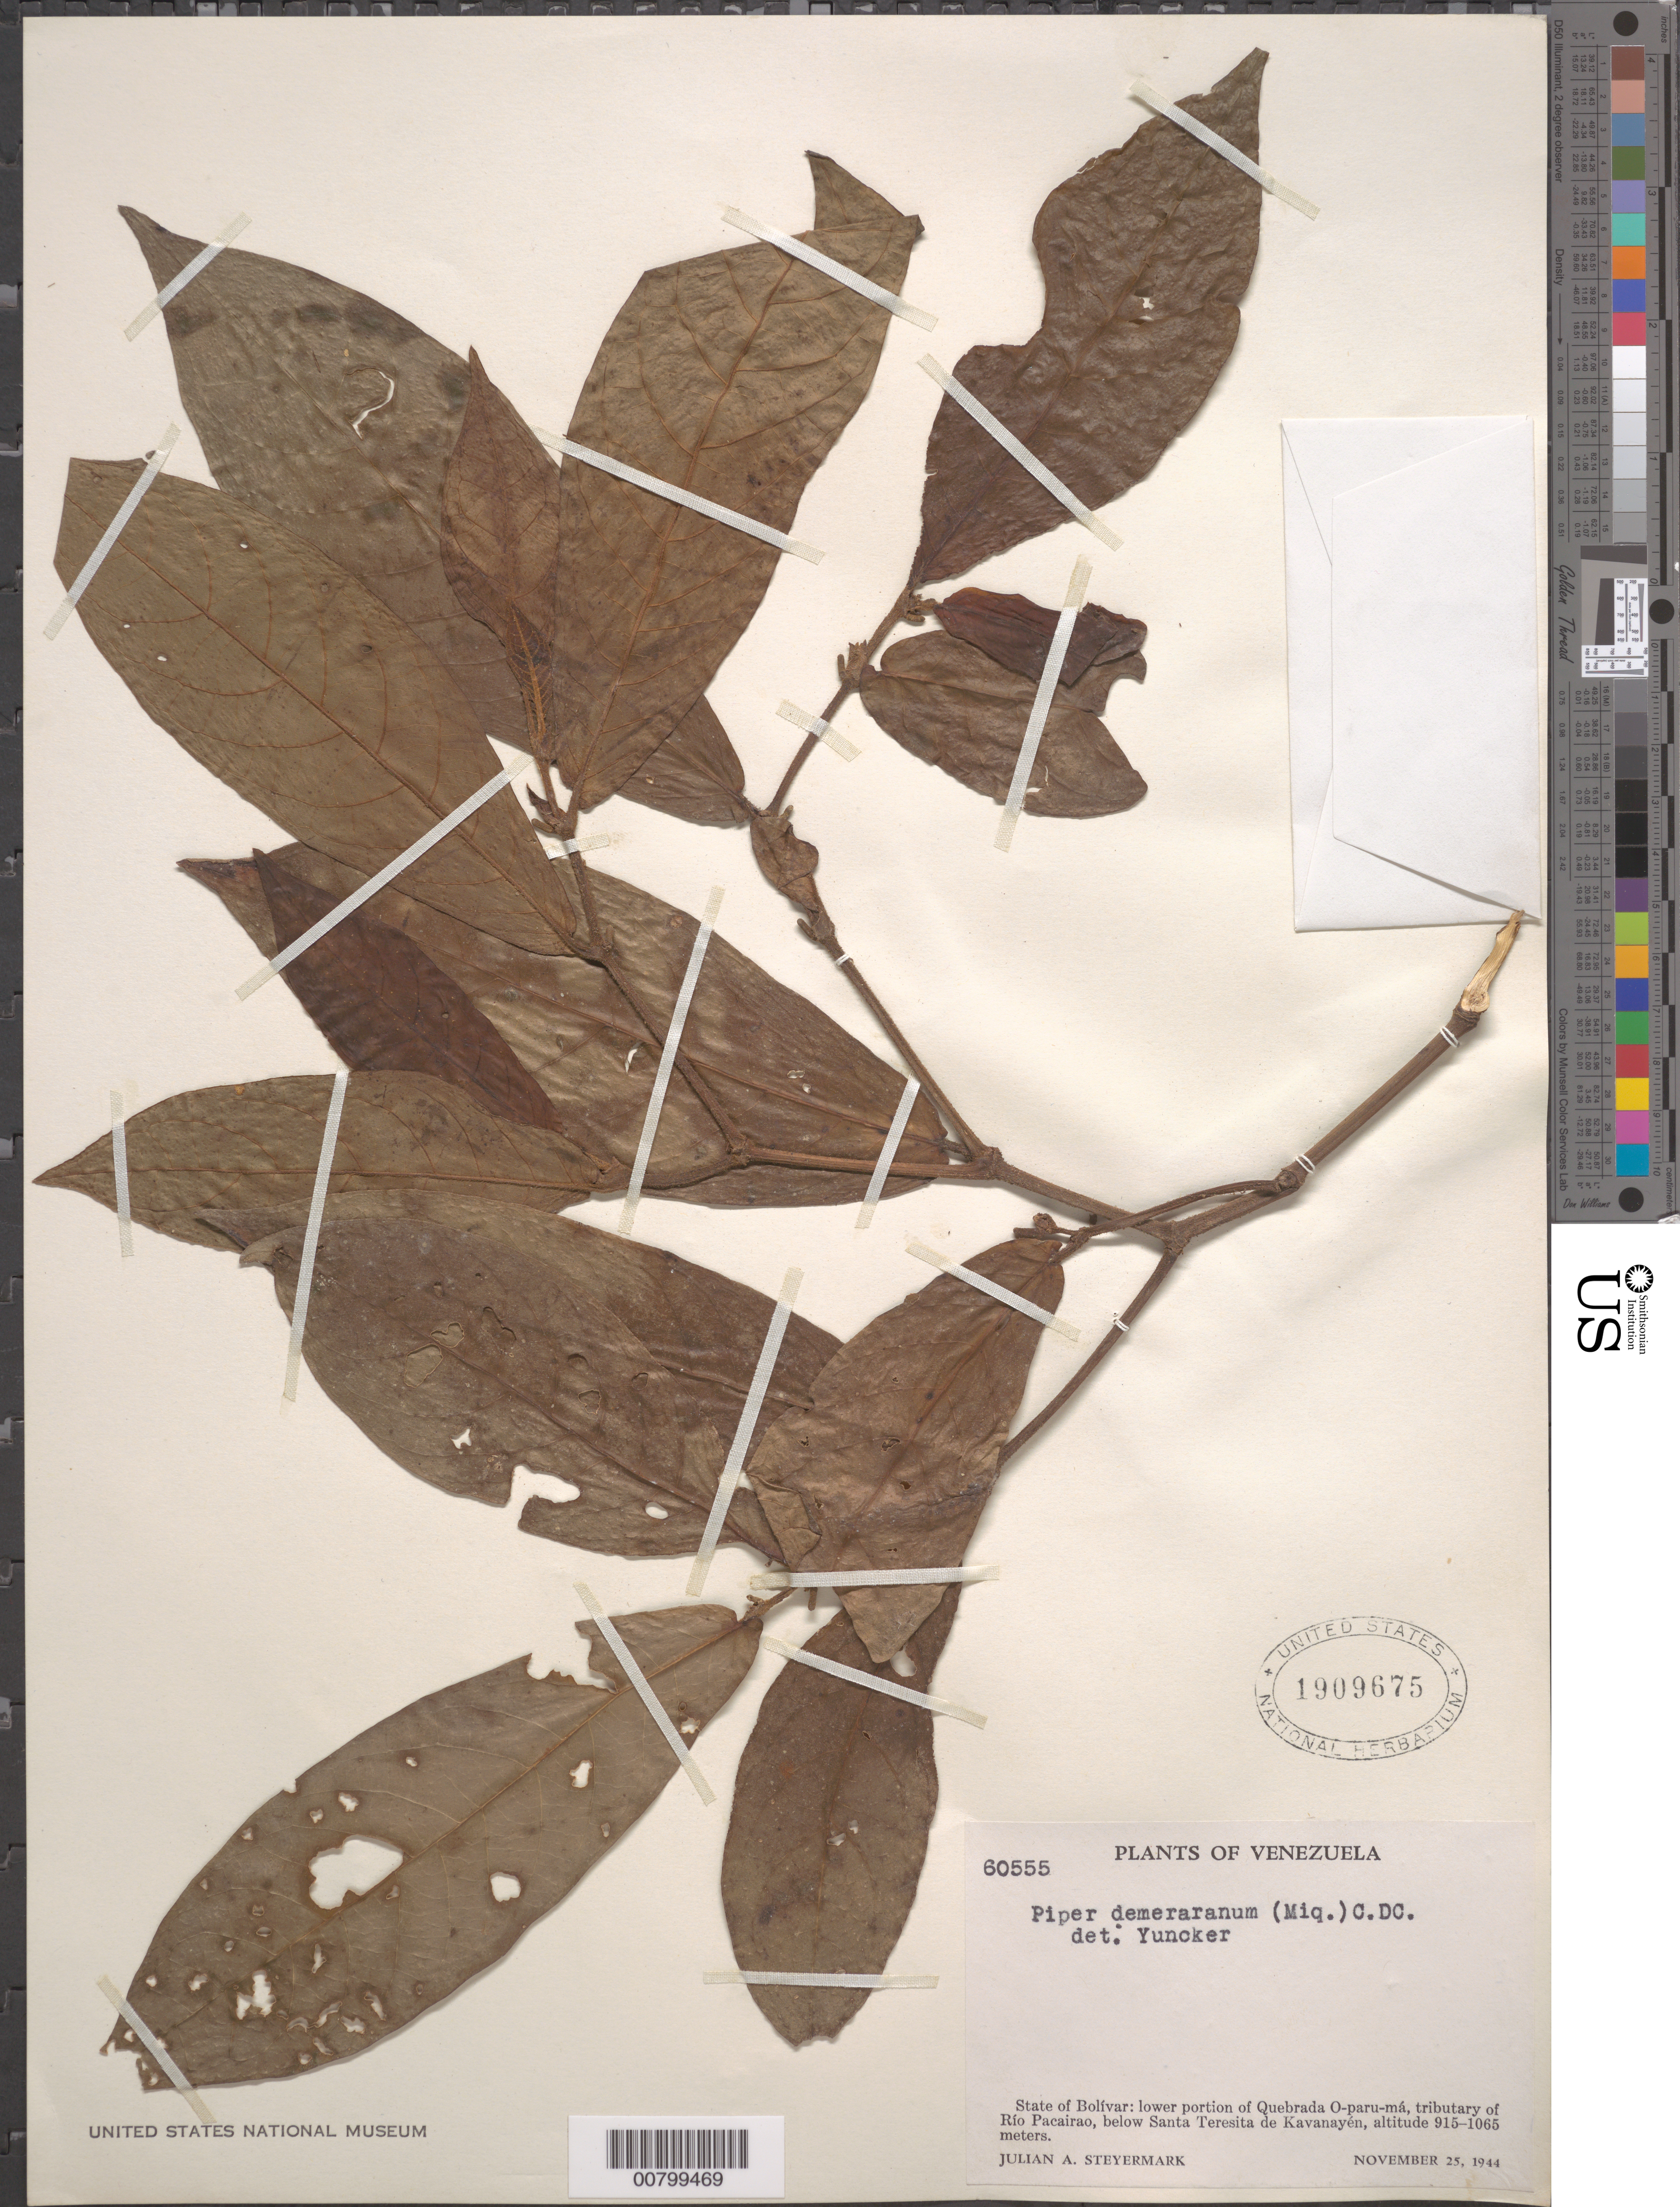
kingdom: Plantae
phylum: Tracheophyta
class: Magnoliopsida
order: Piperales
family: Piperaceae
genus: Piper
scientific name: Piper demeraranum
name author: (Miq.) C. DC.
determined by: Yuncker, T. G.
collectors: J. Steyermark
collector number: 60555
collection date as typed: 25-Nov-44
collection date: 1944-11-25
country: Venezuela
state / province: Bolívar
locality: Quebrada O-paru-má, trib. of Río Pacairao, below Santa Teresita de Kavanayén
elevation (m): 915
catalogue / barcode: US 1909675